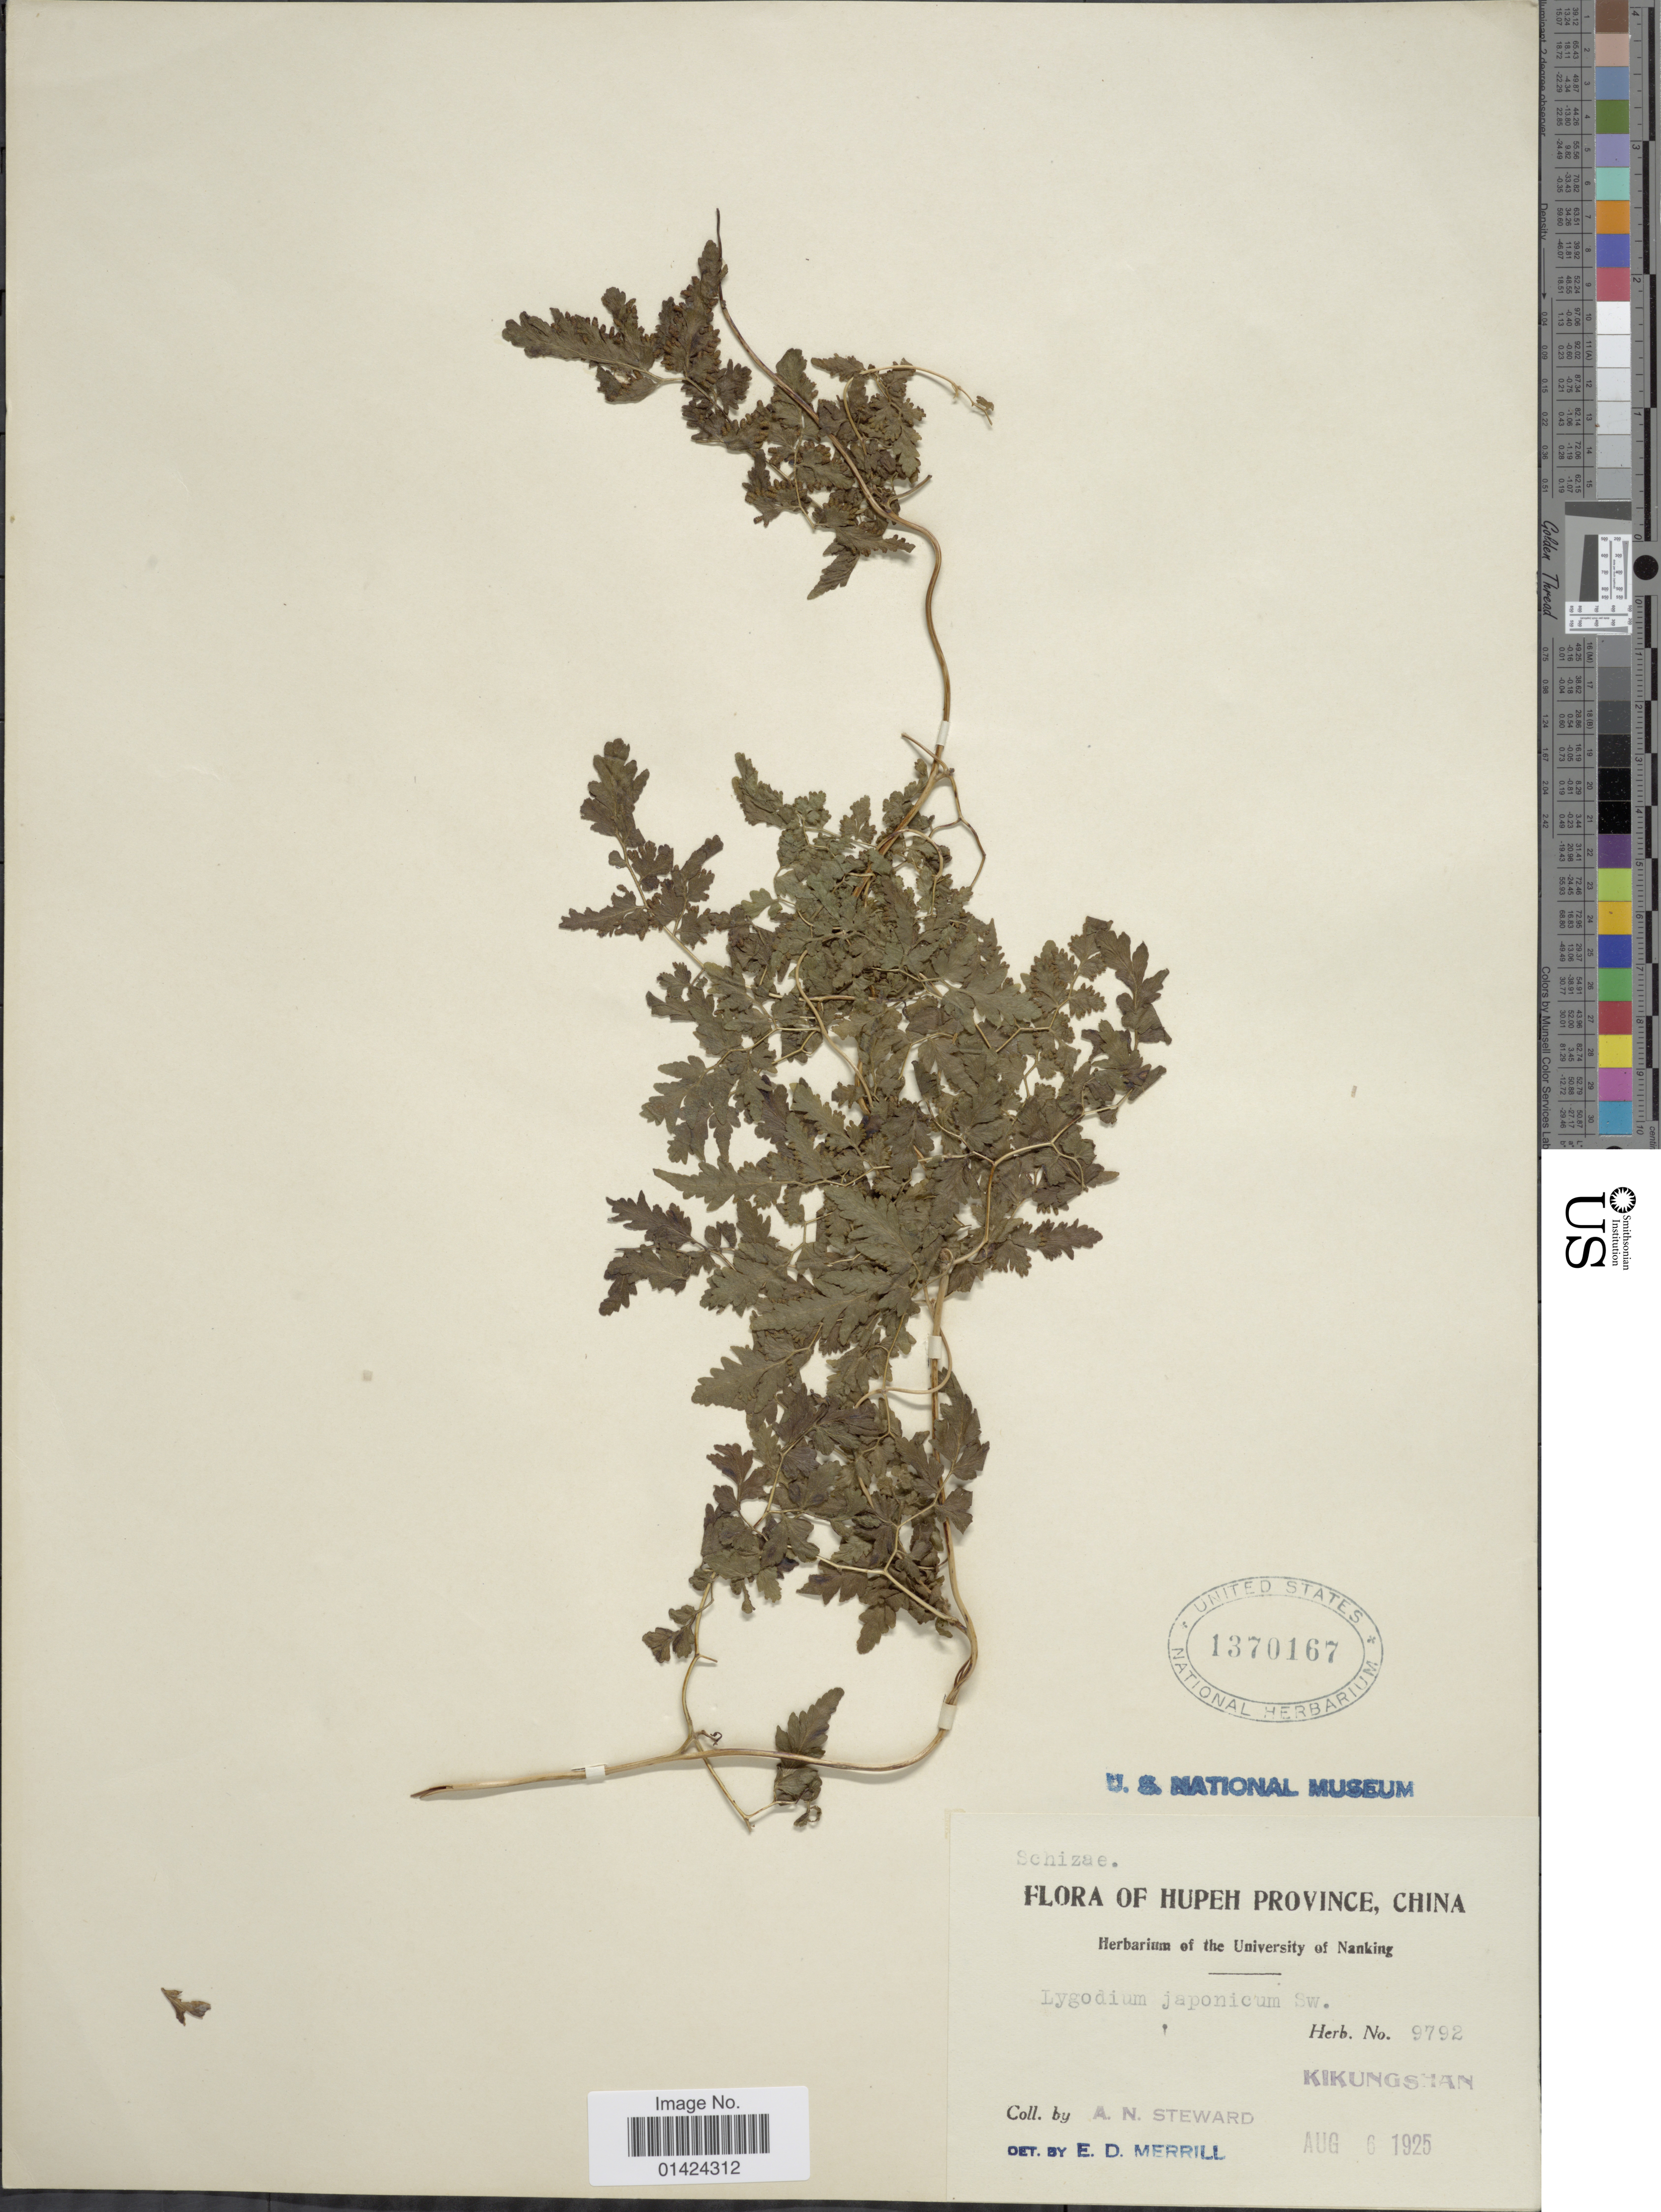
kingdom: Plantae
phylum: Tracheophyta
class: Polypodiopsida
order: Schizaeales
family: Lygodiaceae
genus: Lygodium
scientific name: Lygodium japonicum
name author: (Thunb.) Sw.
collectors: A. N. Steward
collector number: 9792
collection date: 1925-08-06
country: China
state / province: Hubei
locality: Hupeh Province. Kikungshan.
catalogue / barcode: US 1370167